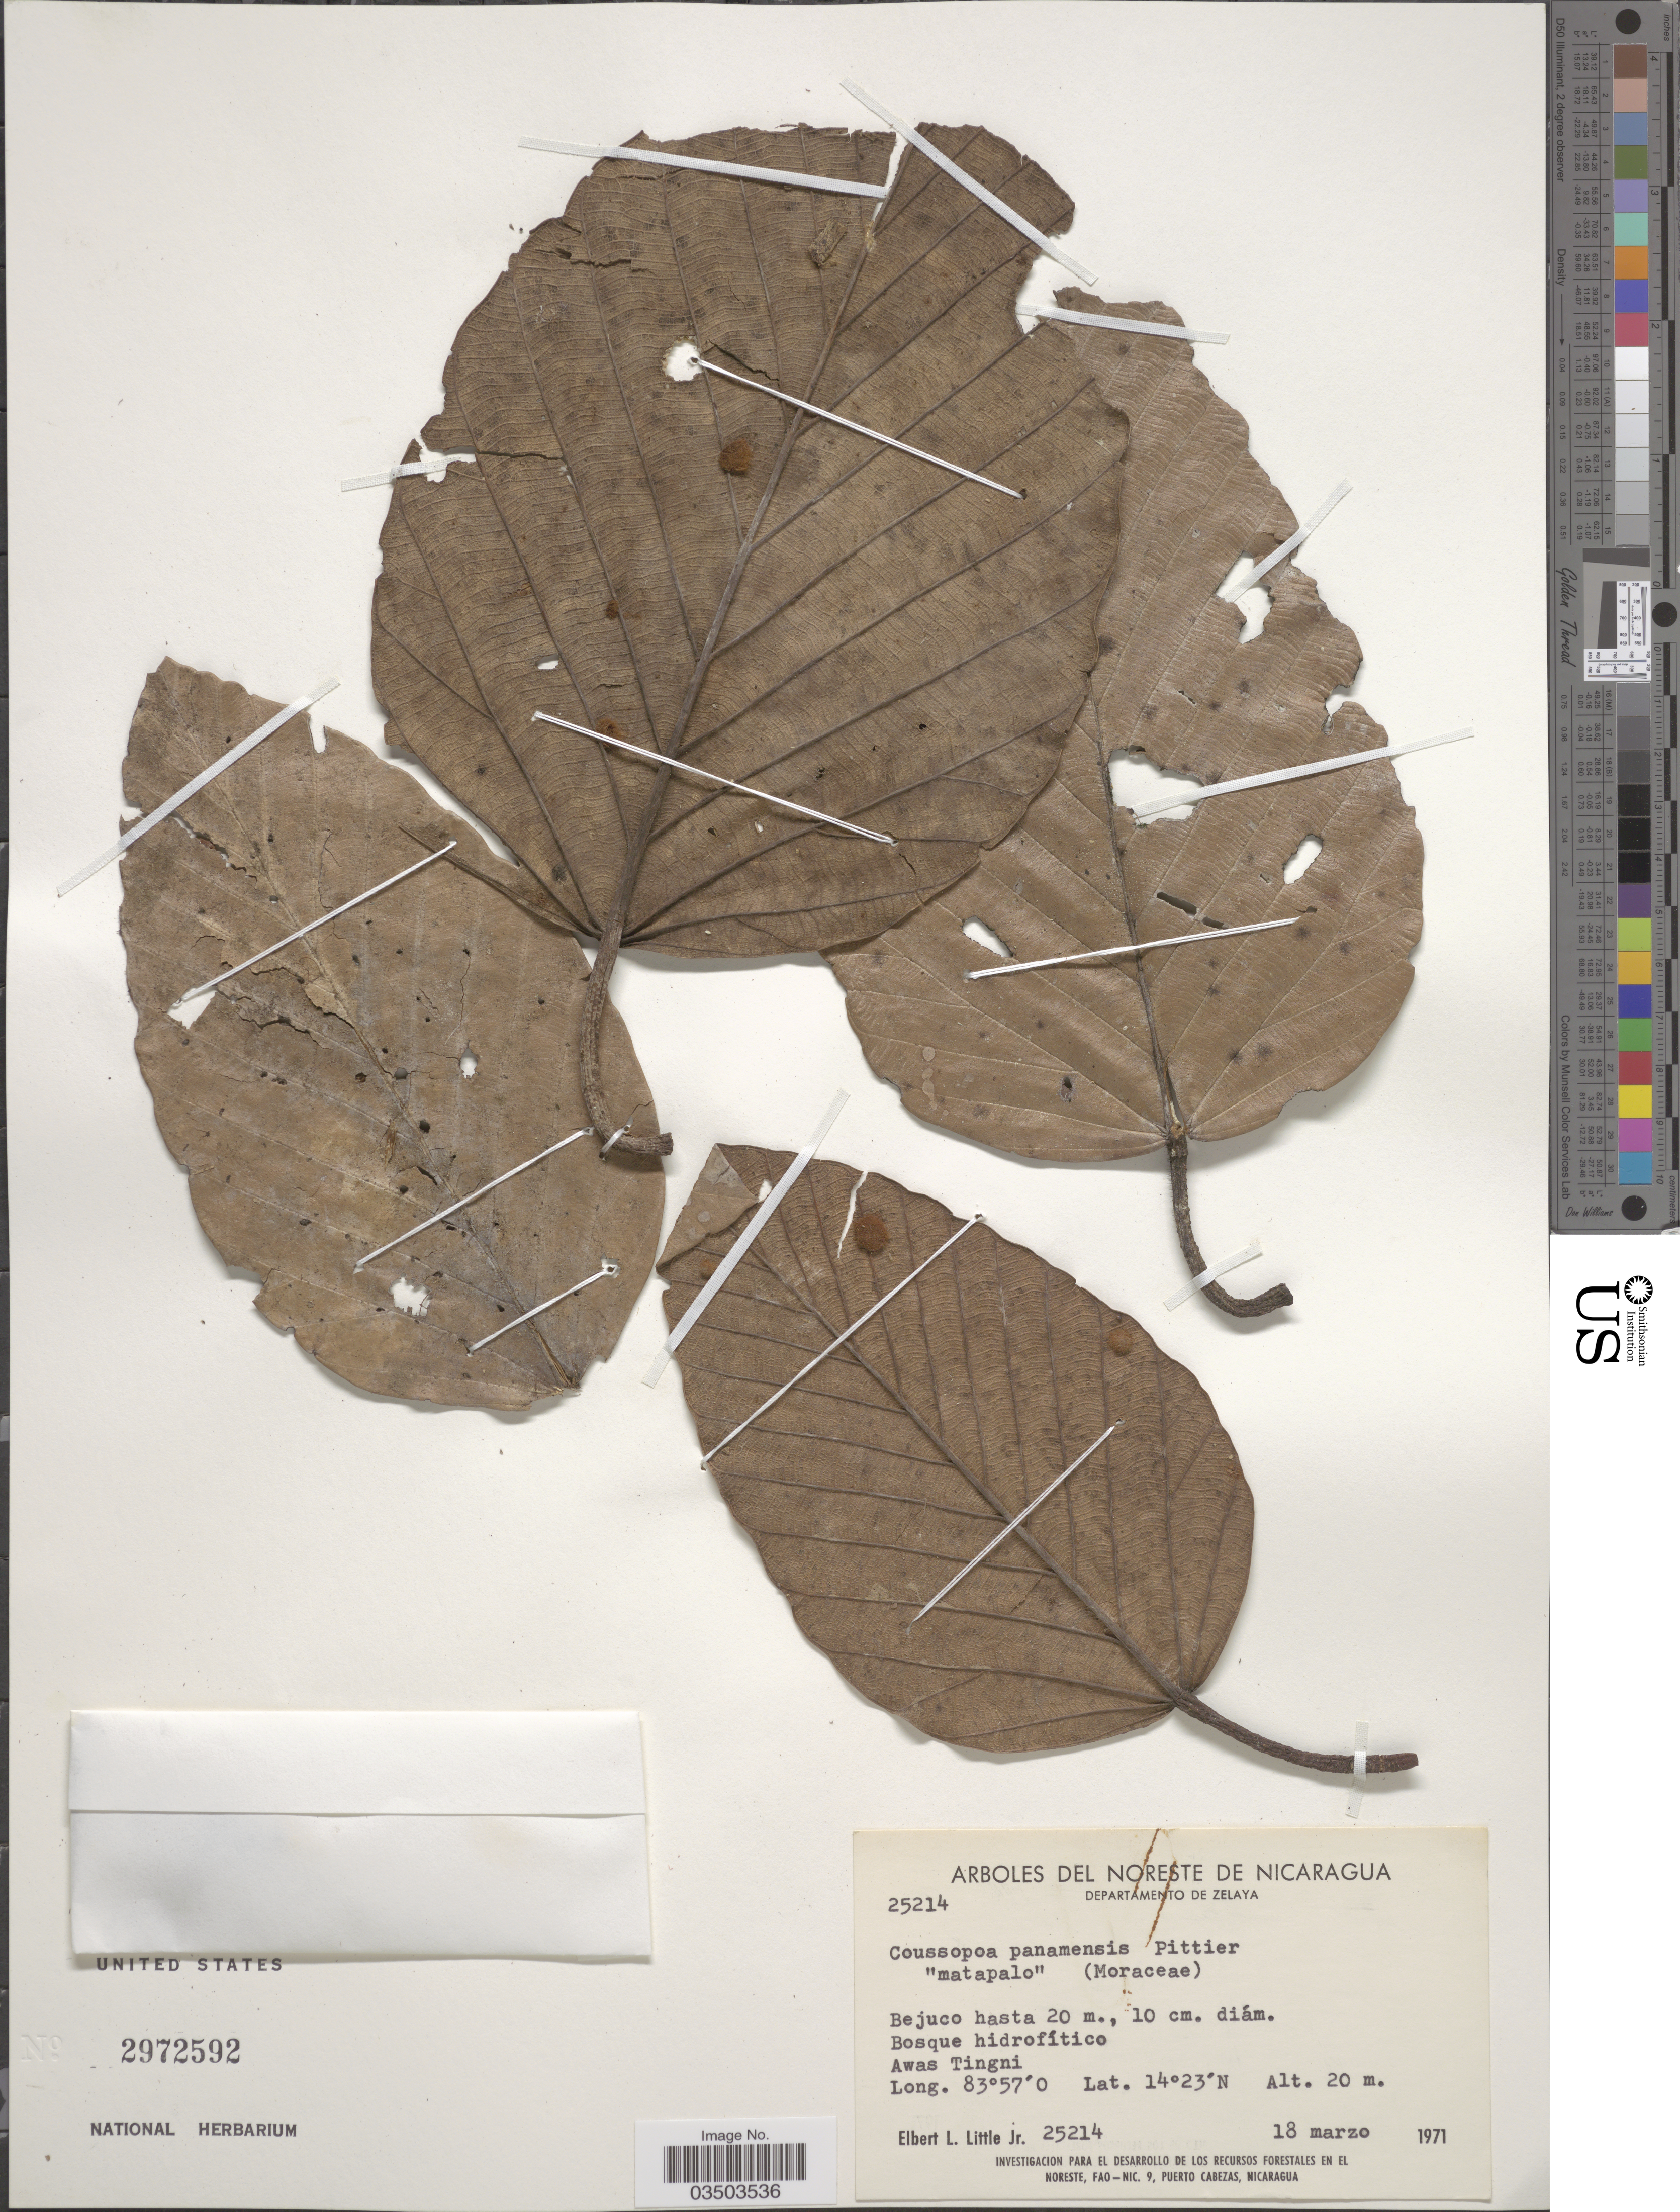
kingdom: Plantae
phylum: Tracheophyta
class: Magnoliopsida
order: Rosales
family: Urticaceae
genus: Coussapoa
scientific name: Coussapoa villosa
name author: Poepp. & Endl.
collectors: E. L. Little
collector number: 25214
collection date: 1971-03-18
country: Nicaragua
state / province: Atlántico Norte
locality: Noreste de Nicaragua. Departamento de Zelaya. Awas Tingni.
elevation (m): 20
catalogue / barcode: US 2972592